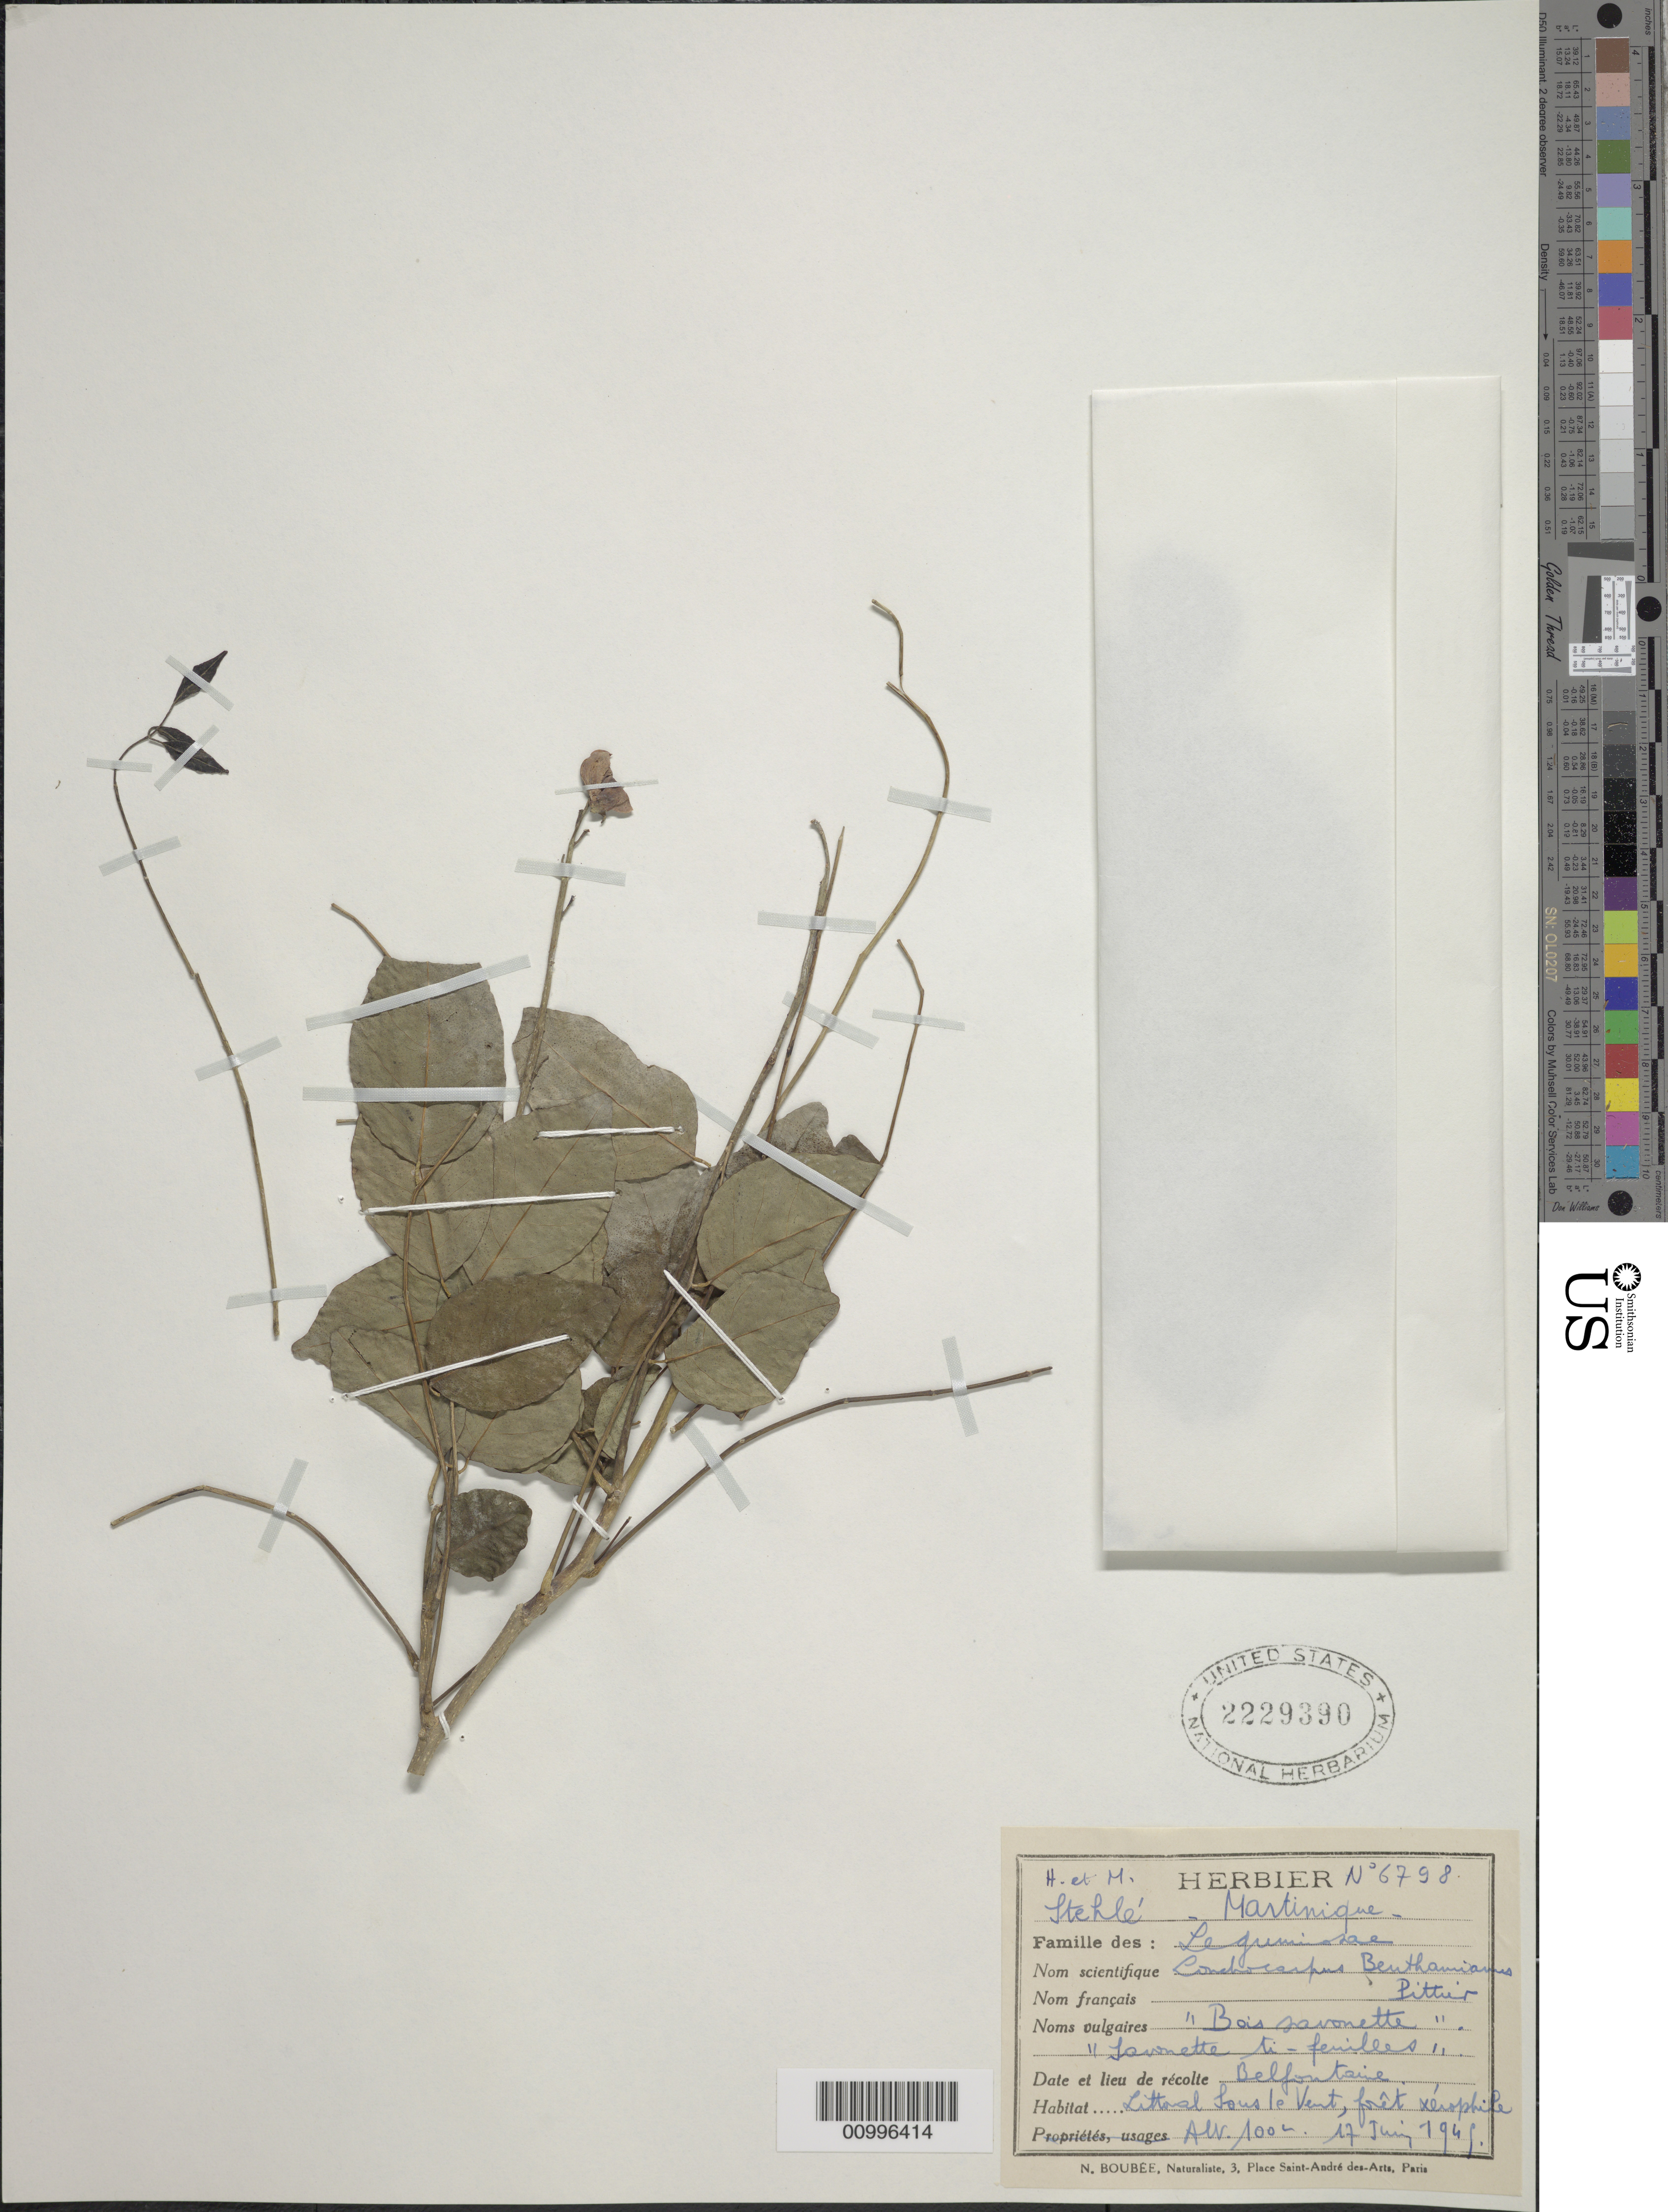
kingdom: Plantae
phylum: Tracheophyta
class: Magnoliopsida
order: Fabales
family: Fabaceae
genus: Lonchocarpus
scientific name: Lonchocarpus violaceus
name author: (Jacq.) DC.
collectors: H. Stehlé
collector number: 6798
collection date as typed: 17 Jul 1945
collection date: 1945-07-17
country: Martinique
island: Martinique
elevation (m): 100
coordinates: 0 N, 0 E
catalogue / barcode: US 2229390